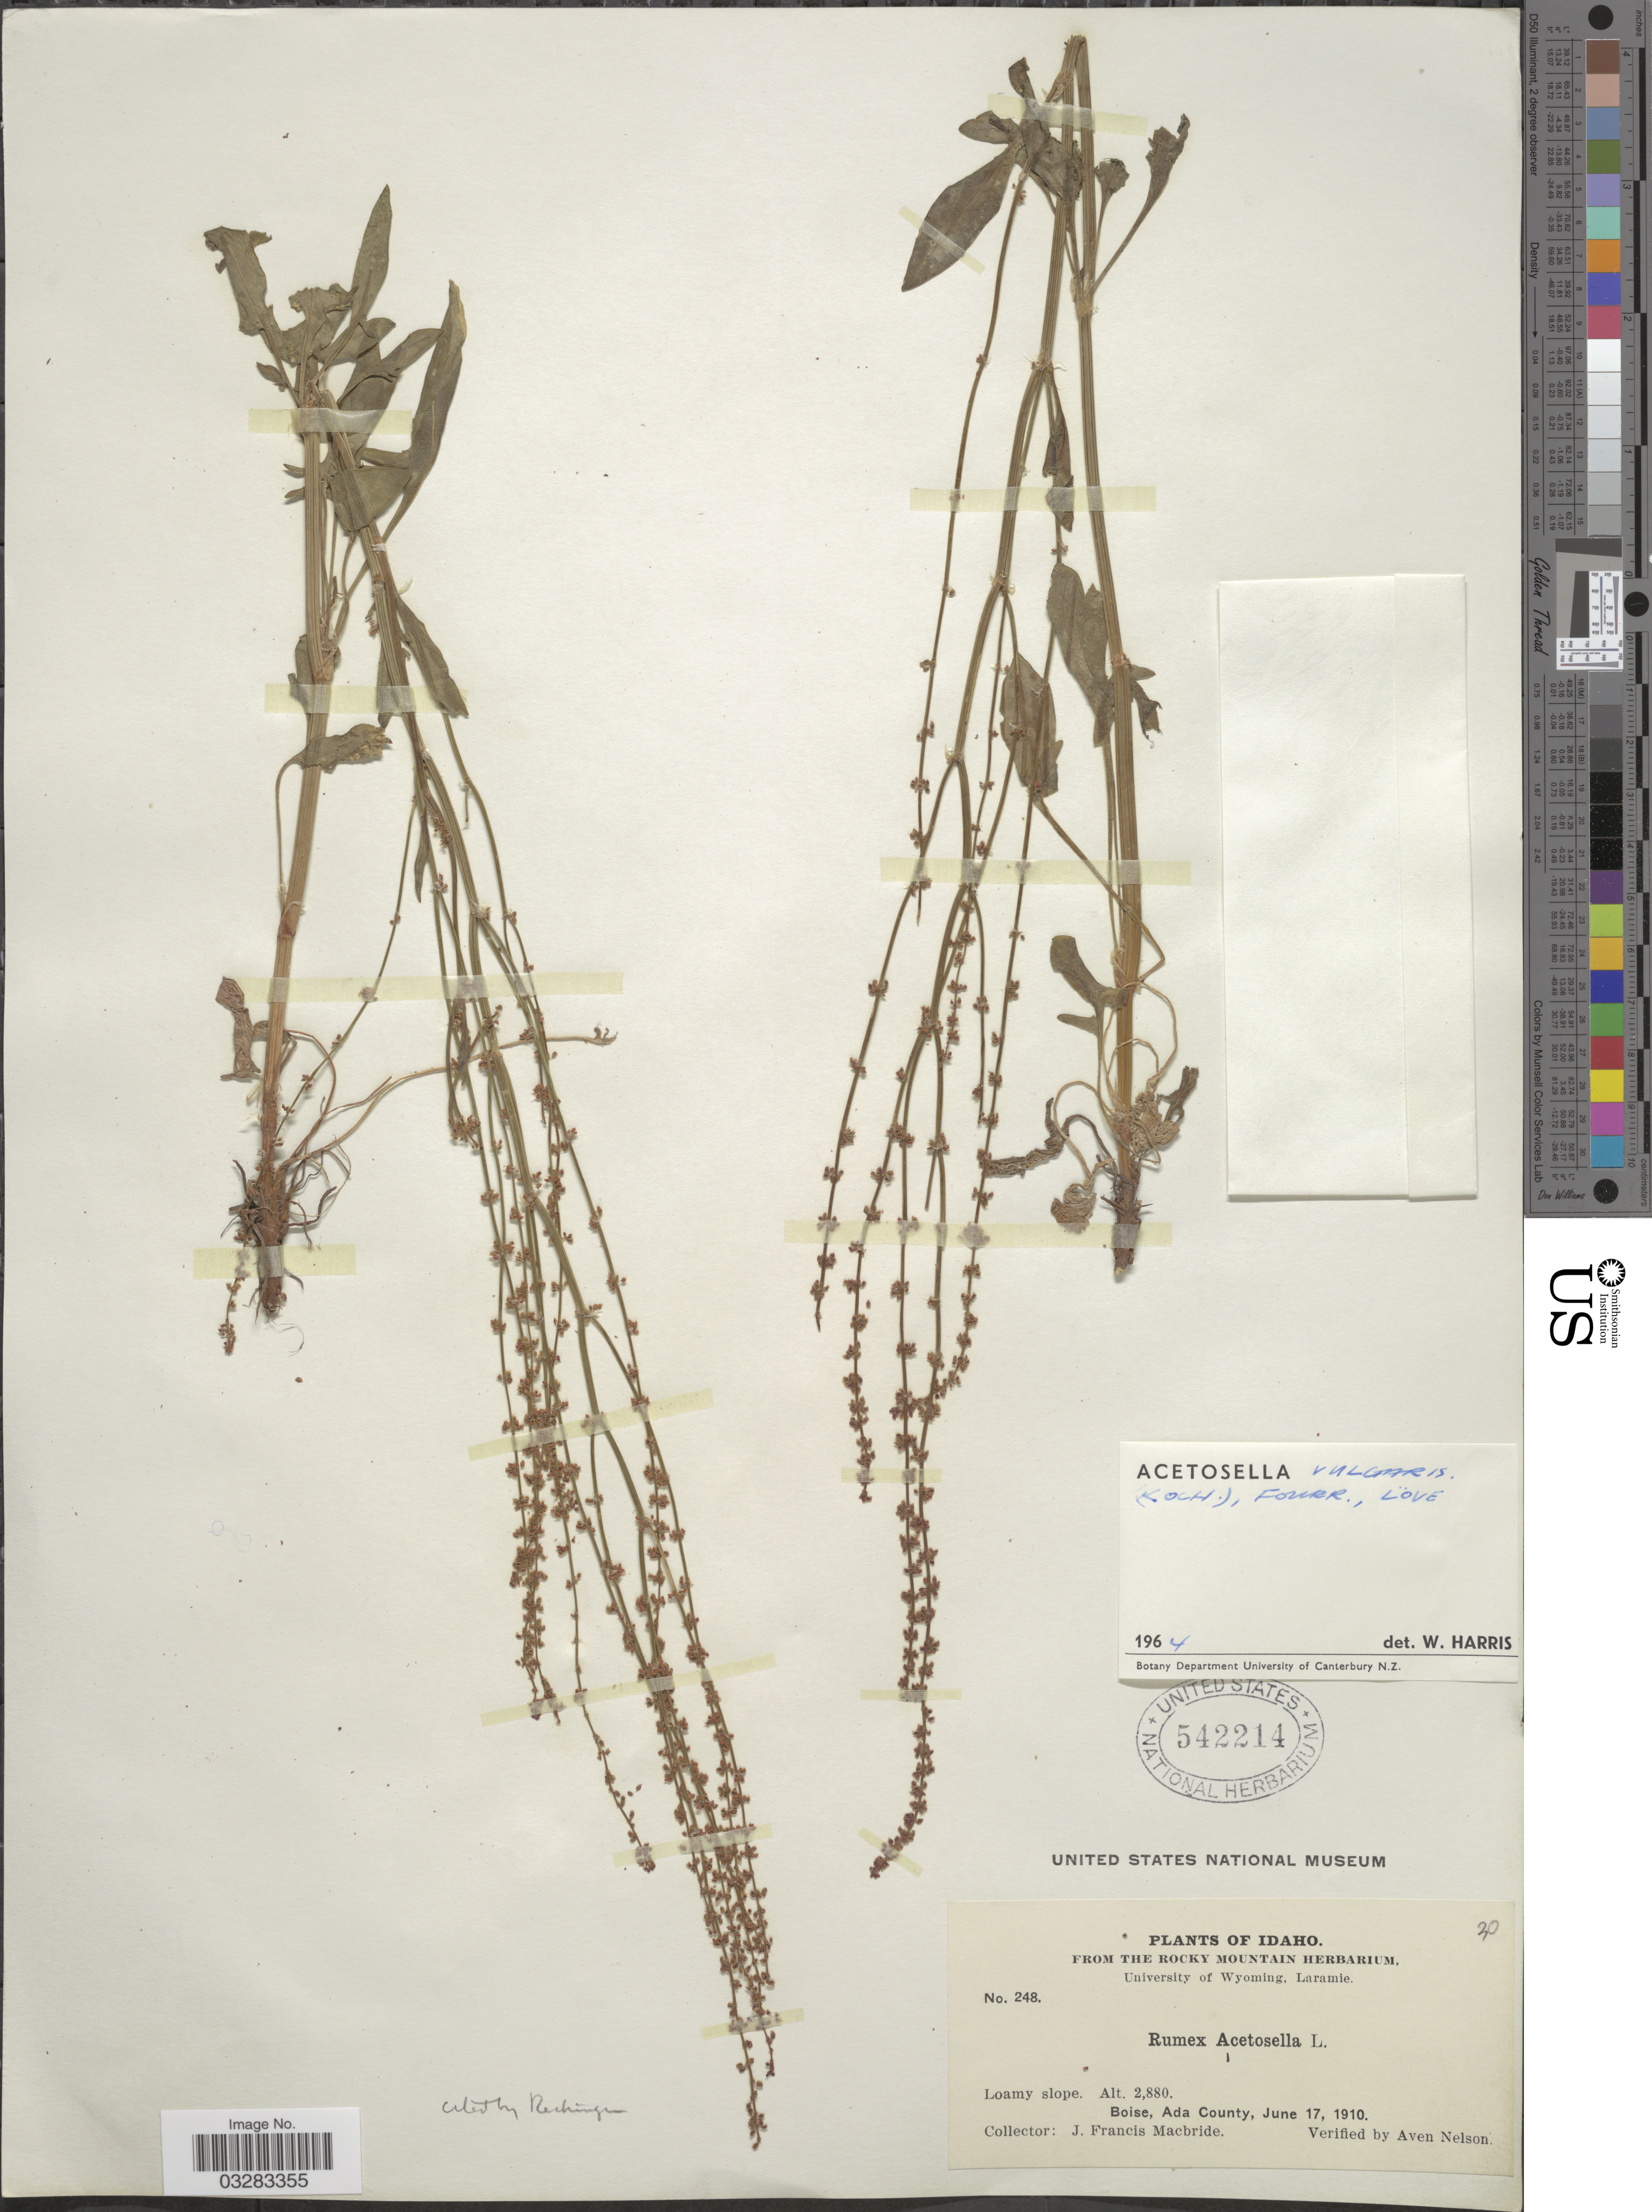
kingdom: Plantae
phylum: Tracheophyta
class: Magnoliopsida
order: Caryophyllales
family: Polygonaceae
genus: Rumex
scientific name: Rumex acetosella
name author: L.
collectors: J. F. Macbride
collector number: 248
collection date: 1910-06-17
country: United States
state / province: Idaho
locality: Boise, Ada County.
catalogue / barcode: US 542214